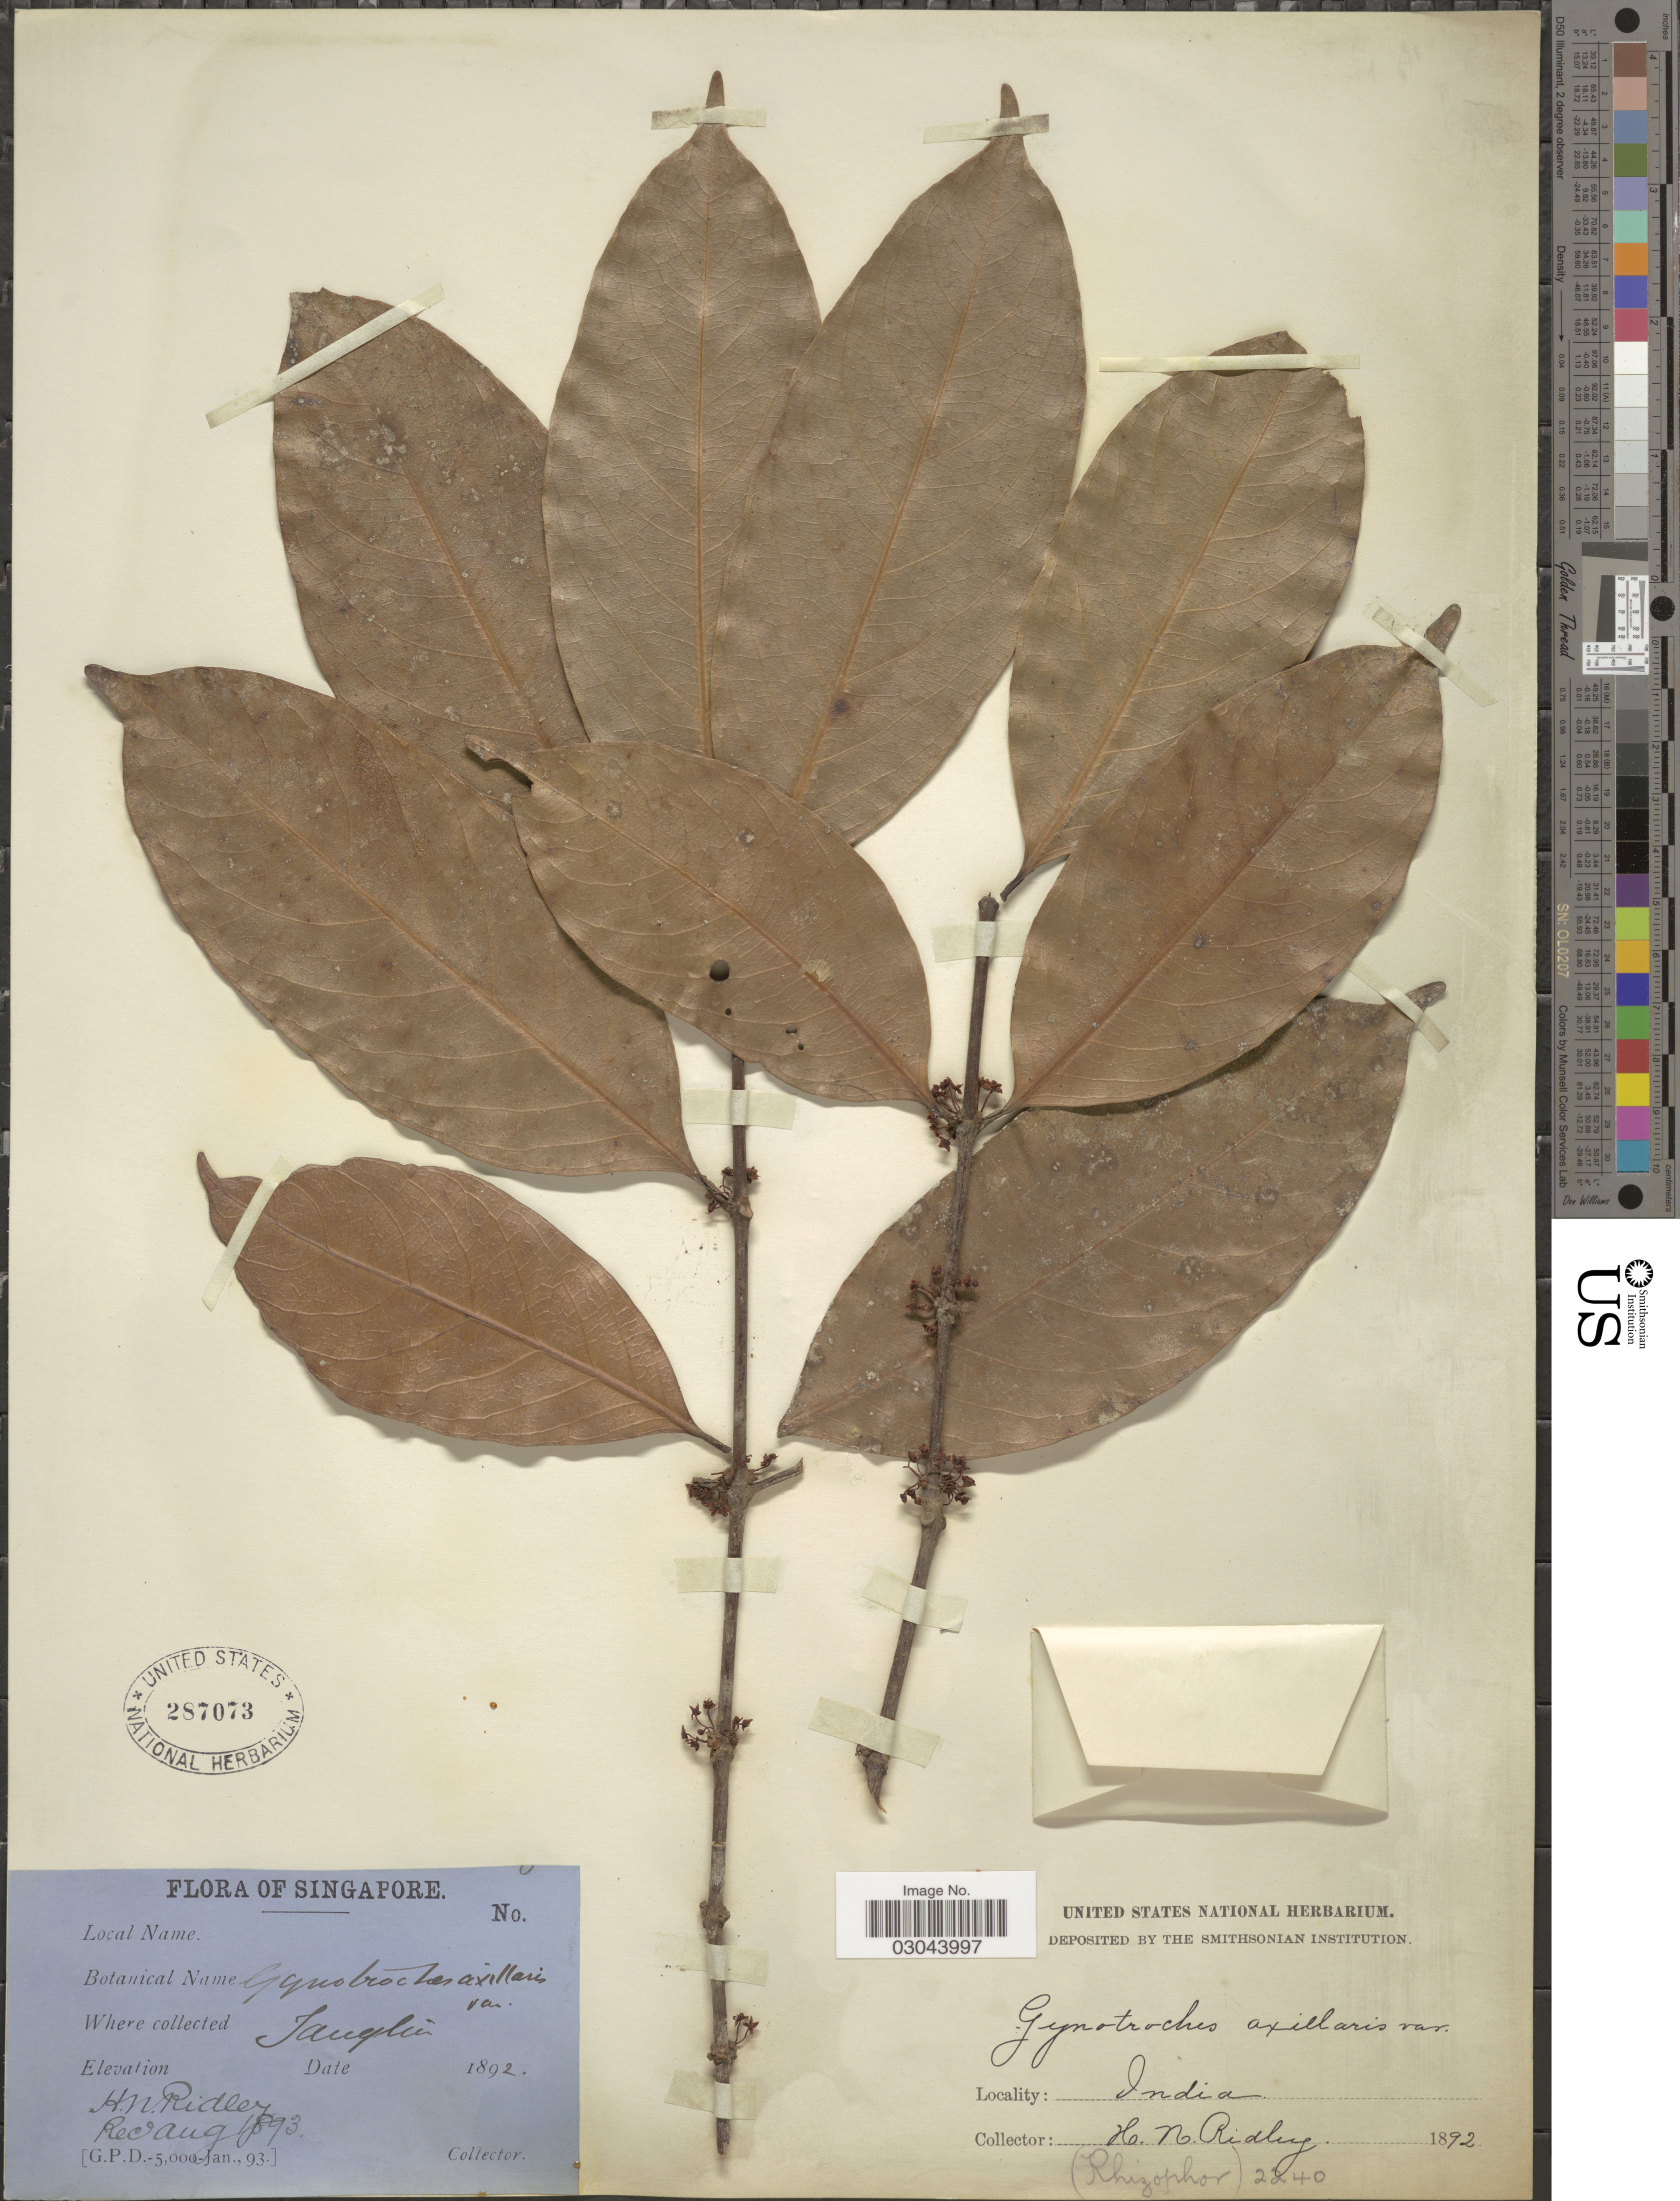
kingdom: Plantae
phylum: Tracheophyta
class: Magnoliopsida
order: Malpighiales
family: Rhizophoraceae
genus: Gynotroches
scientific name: Gynotroches axillaris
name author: Blume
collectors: H. N. Ridley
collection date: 1892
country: Singapore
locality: Singapore. India. Tanglin.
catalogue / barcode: US 287073